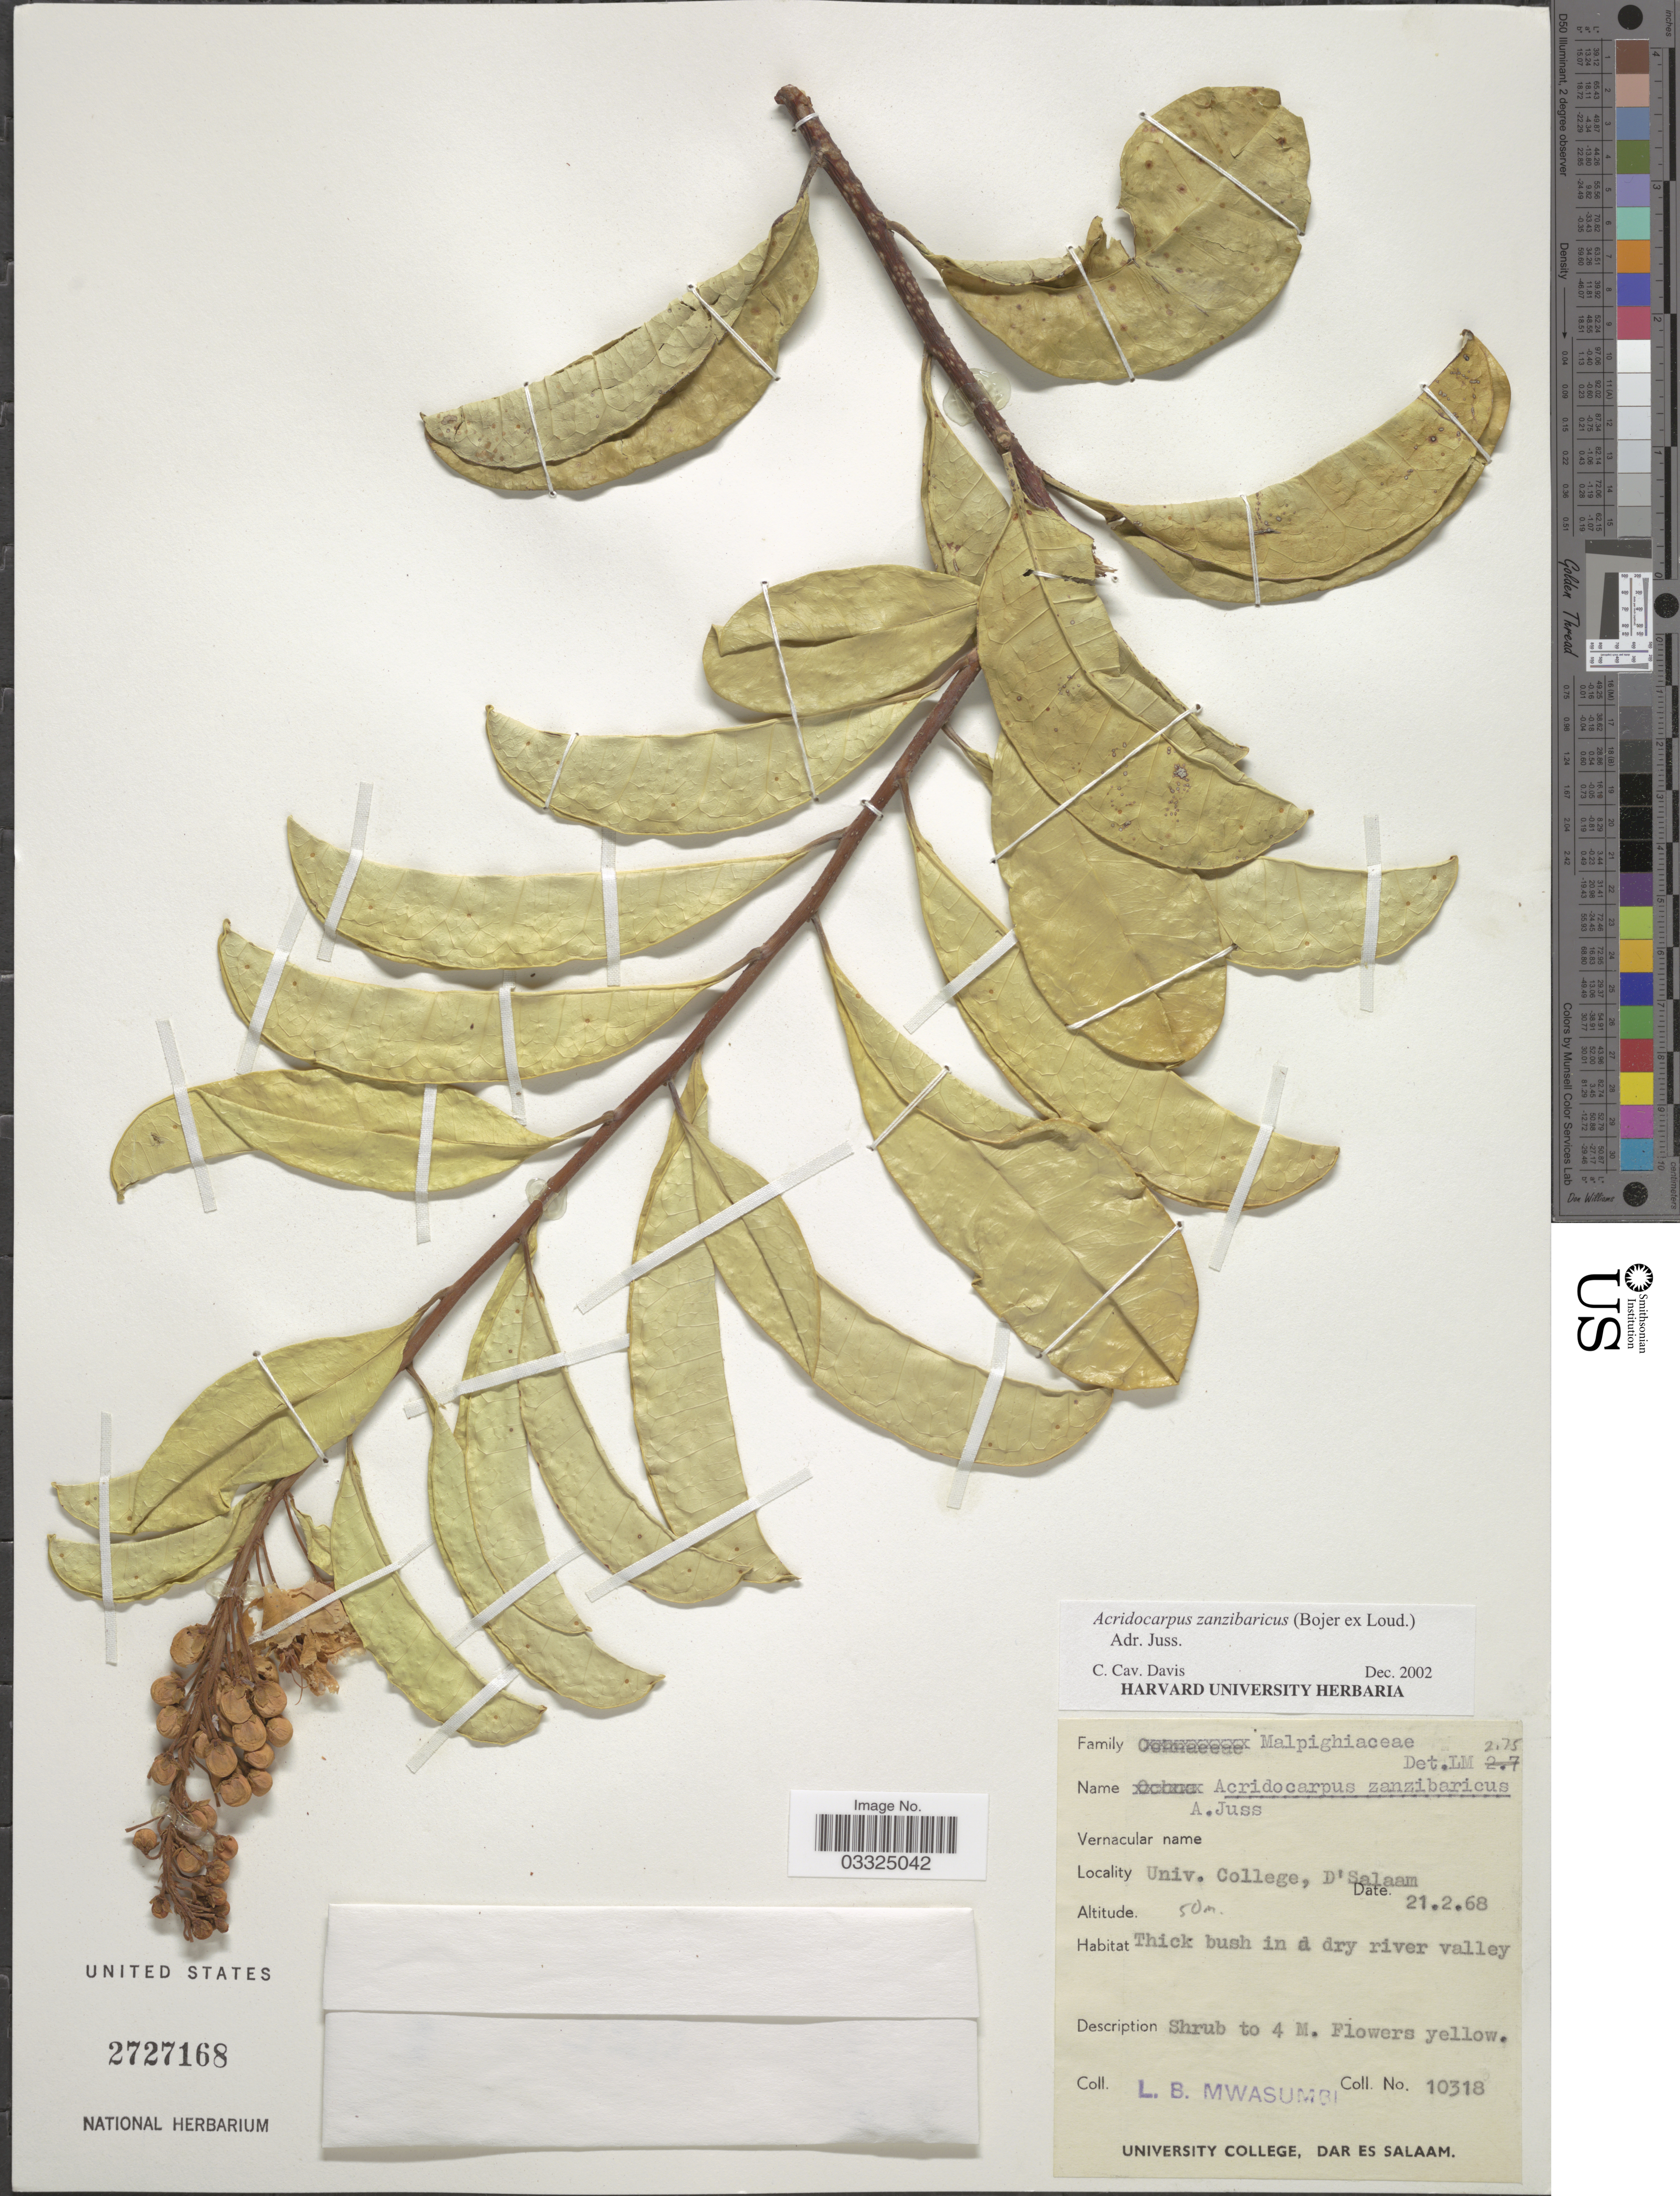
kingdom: Plantae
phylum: Tracheophyta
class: Magnoliopsida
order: Malpighiales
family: Malpighiaceae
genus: Acridocarpus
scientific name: Acridocarpus zanzibaricus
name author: A. Juss.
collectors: L. Mwasumbi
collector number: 10318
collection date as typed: Transcribed d/m/y: 21/2/68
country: Tanzania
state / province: Dar es Salaam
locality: Univ. College, D'Salaam.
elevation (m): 50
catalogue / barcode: US 2727168